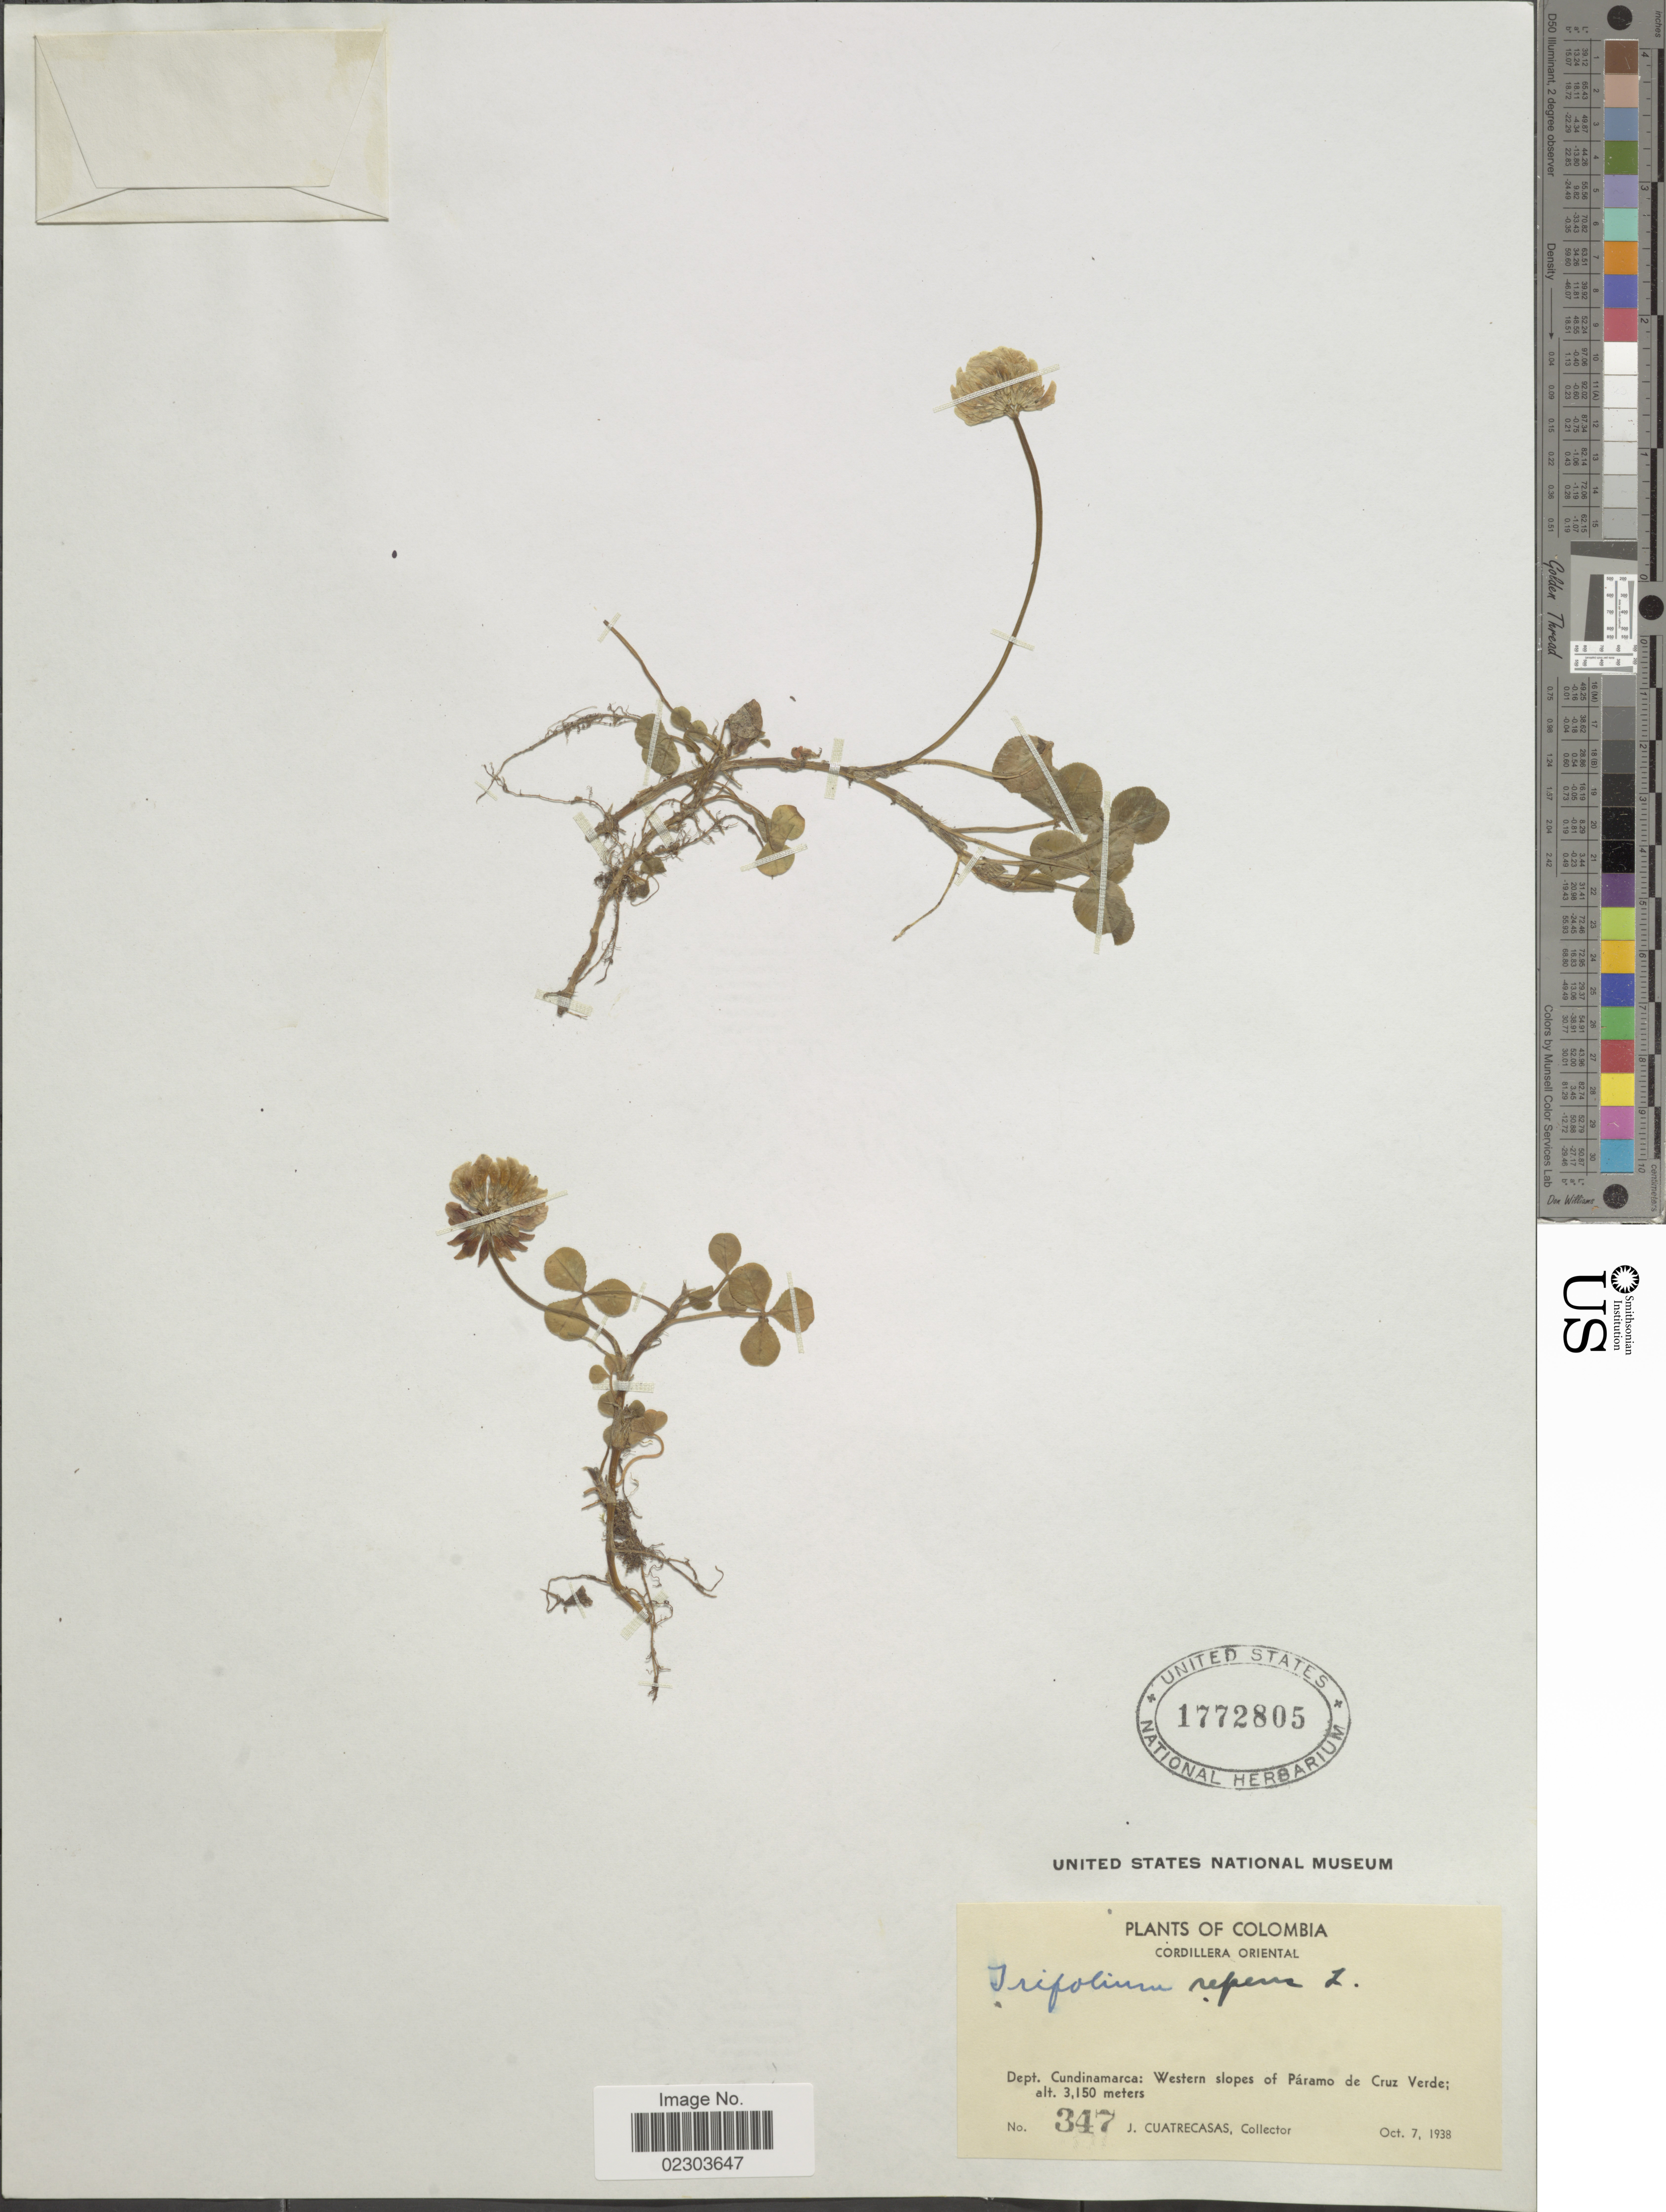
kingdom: Plantae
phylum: Tracheophyta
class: Magnoliopsida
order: Fabales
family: Fabaceae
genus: Trifolium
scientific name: Trifolium repens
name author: L.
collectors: J. Cuatrecasas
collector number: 347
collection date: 1938-10-07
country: Colombia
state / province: Cundinamarca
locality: Cordillera Oriental, western slopes of Paramo de Cruz Verde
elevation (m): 3150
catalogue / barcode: US 1772805